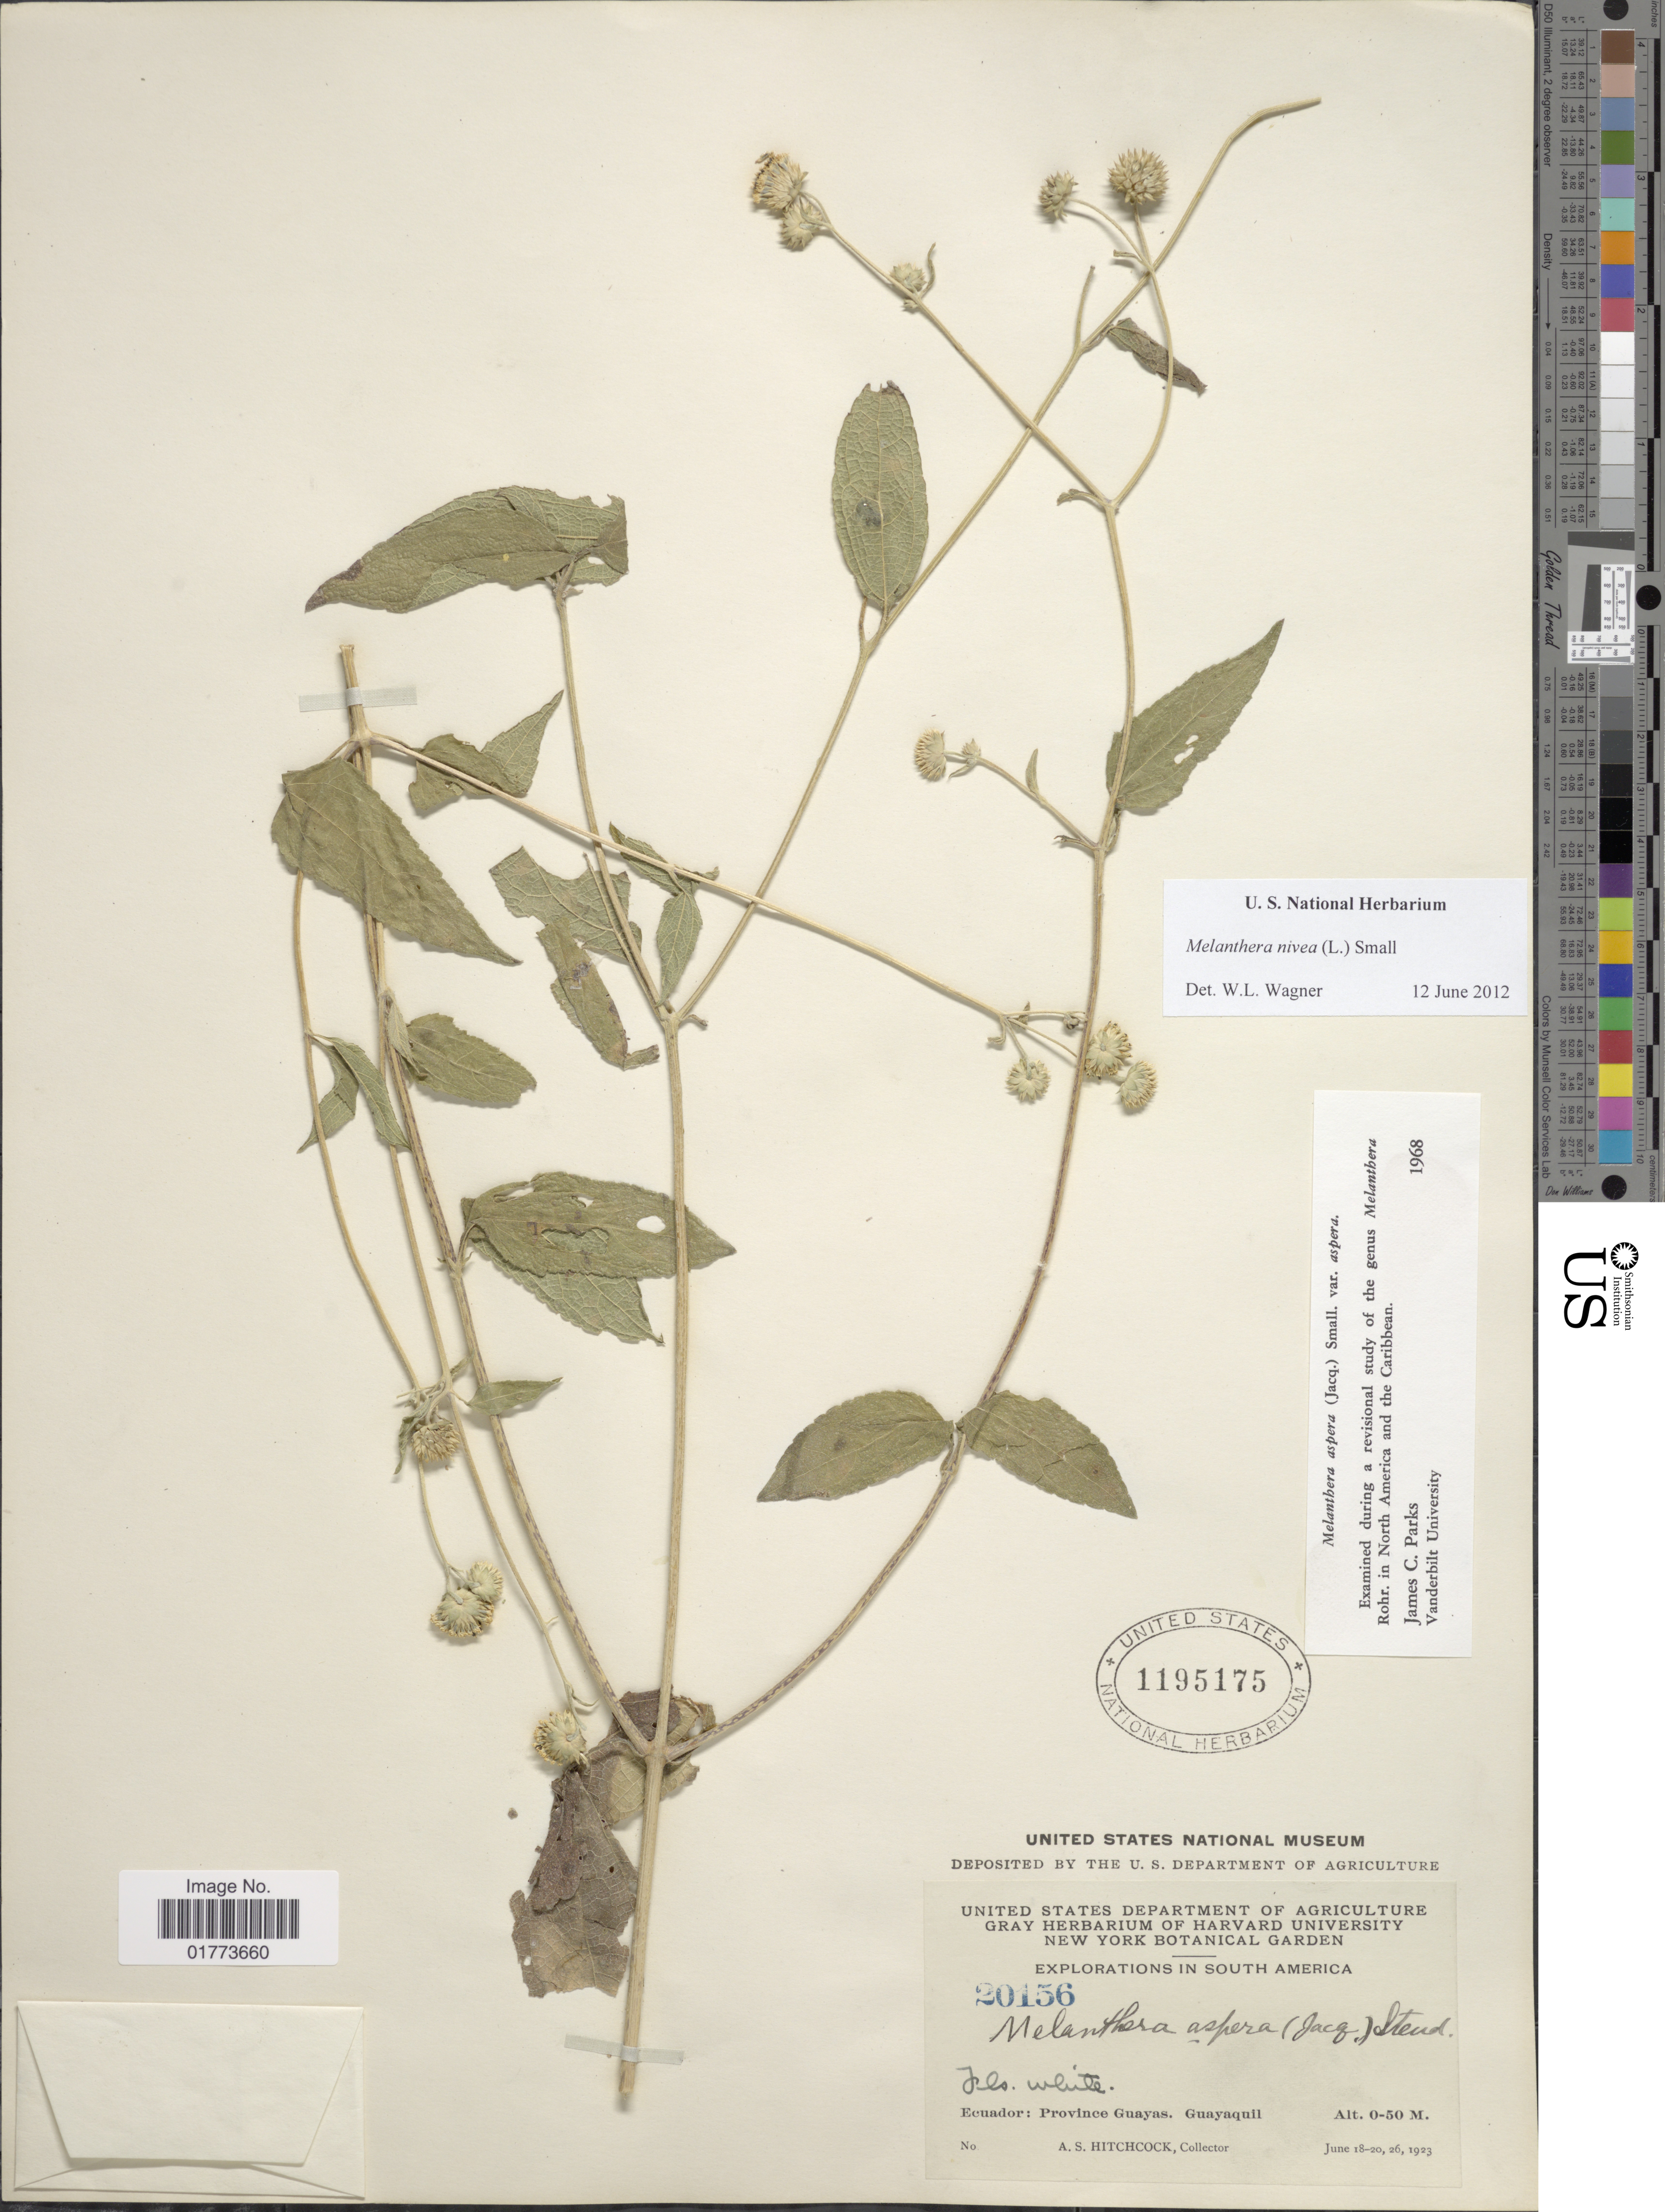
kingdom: Plantae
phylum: Tracheophyta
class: Magnoliopsida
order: Asterales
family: Asteraceae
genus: Melanthera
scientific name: Melanthera nivea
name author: (L.) Small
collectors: A. S. Hitchcock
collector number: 20156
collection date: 1923-06-18/1923-06-26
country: Ecuador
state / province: Guayas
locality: Ecuador: Province Guayas. Guayaquil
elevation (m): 0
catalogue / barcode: US 1195175